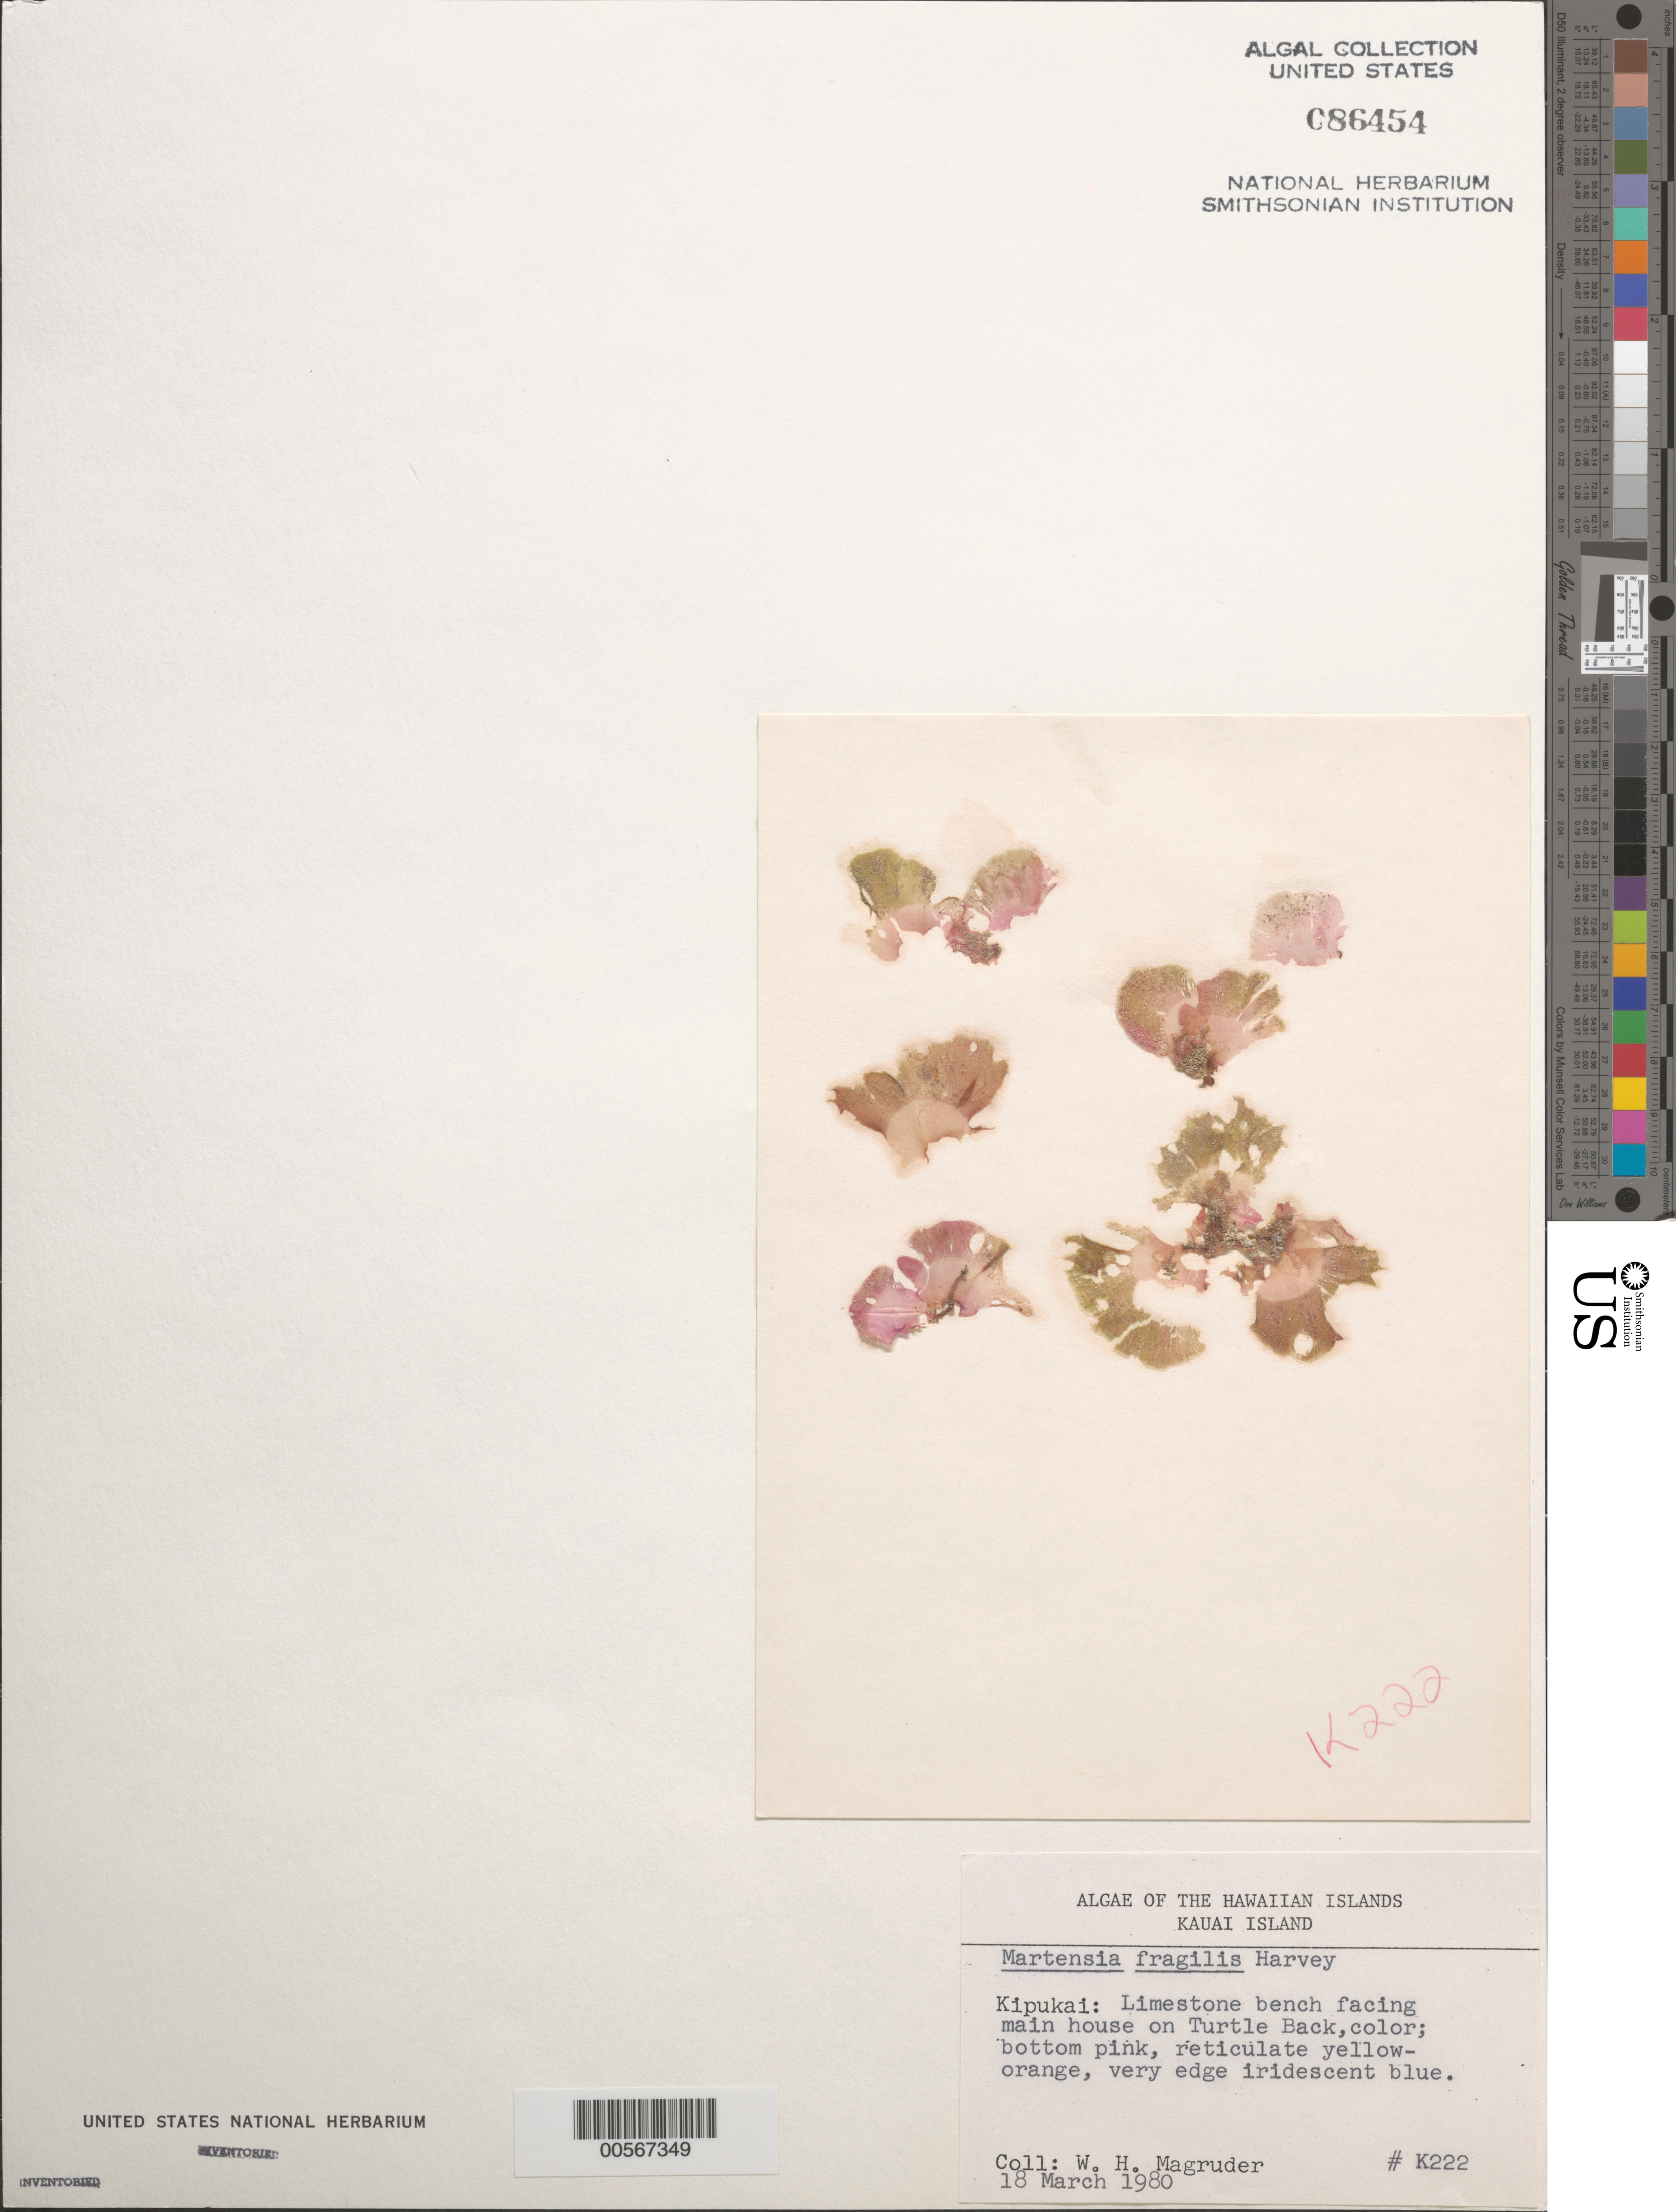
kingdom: Plantae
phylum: Rhodophyta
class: Florideophyceae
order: Ceramiales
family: Delesseriaceae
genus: Martensia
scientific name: Martensia fragilis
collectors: W. Magruder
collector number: K222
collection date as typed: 18 Mar 1980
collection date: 1980-03-18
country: United States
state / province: Hawaii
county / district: Kauai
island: Kaua'i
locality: Kipukai, turtle back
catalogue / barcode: US 86454